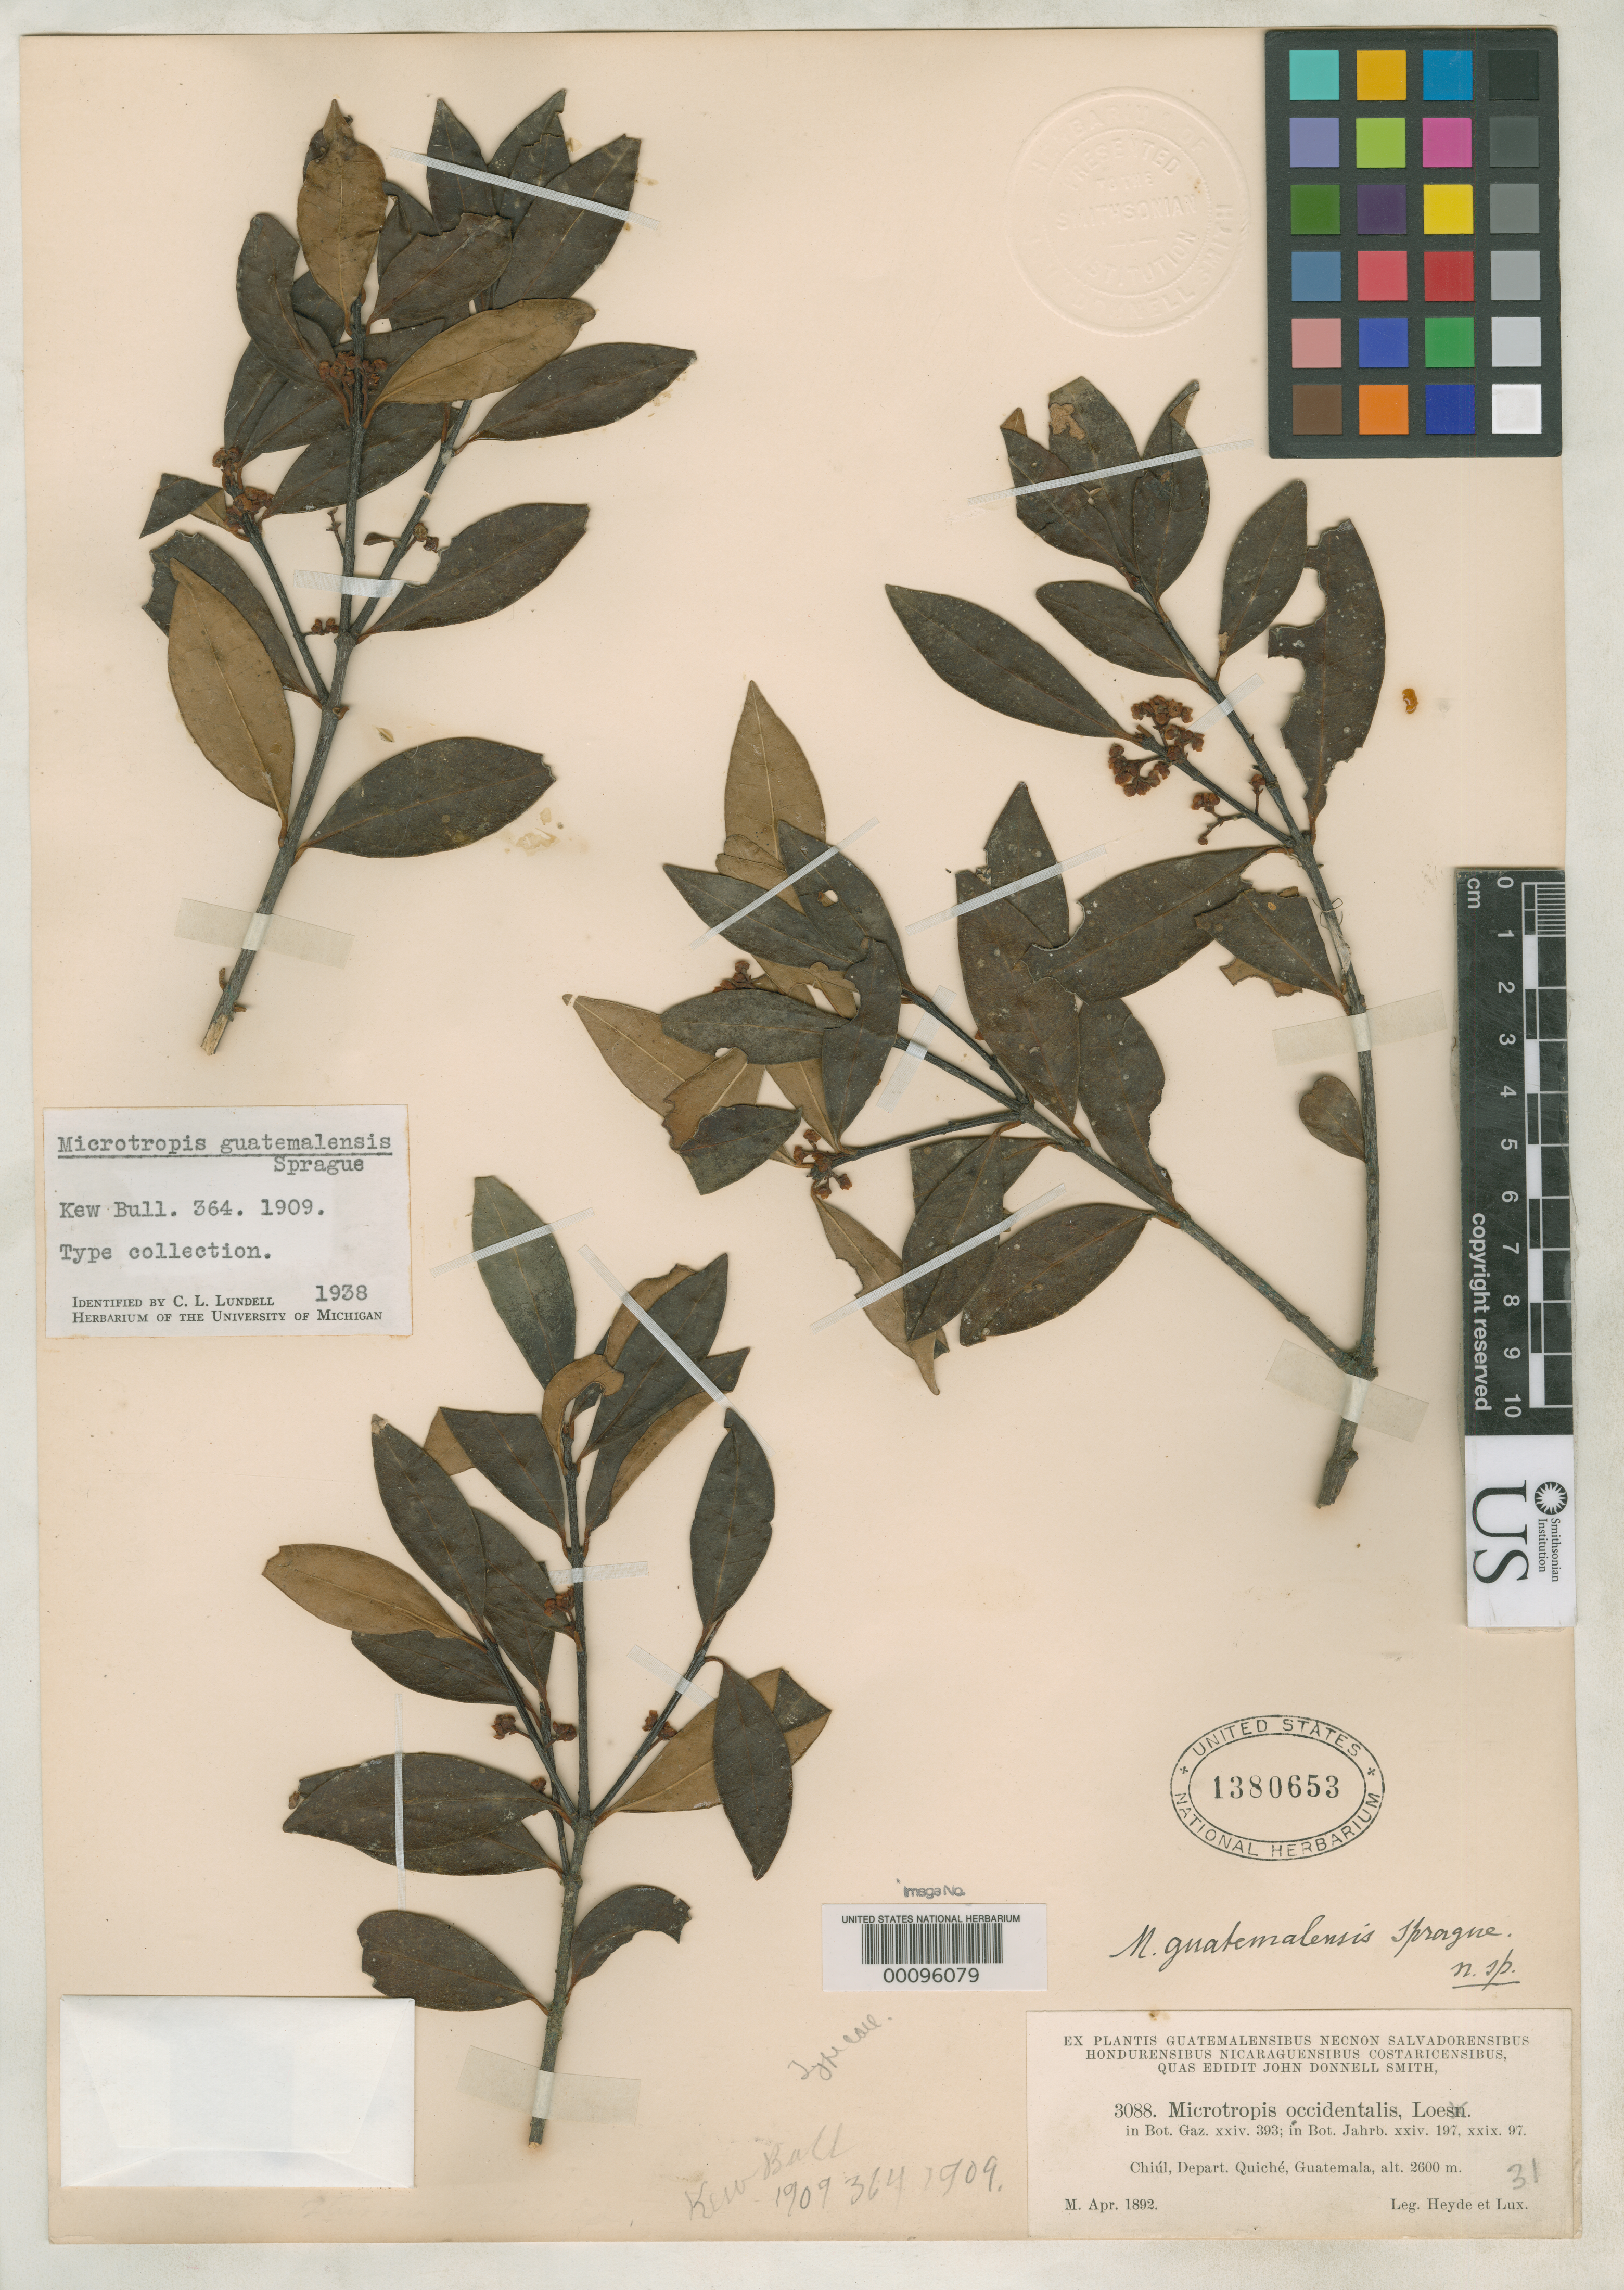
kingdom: Plantae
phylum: Tracheophyta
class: Magnoliopsida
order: Celastrales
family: Celastraceae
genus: Microtropis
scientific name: Microtropis guatemalensis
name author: Sprague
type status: Holotype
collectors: E. T. Heyde & E. Lux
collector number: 3088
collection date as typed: Apr 1892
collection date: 1892-04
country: Guatemala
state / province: El Quiché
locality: Chiul.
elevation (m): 2600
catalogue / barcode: US 1380653